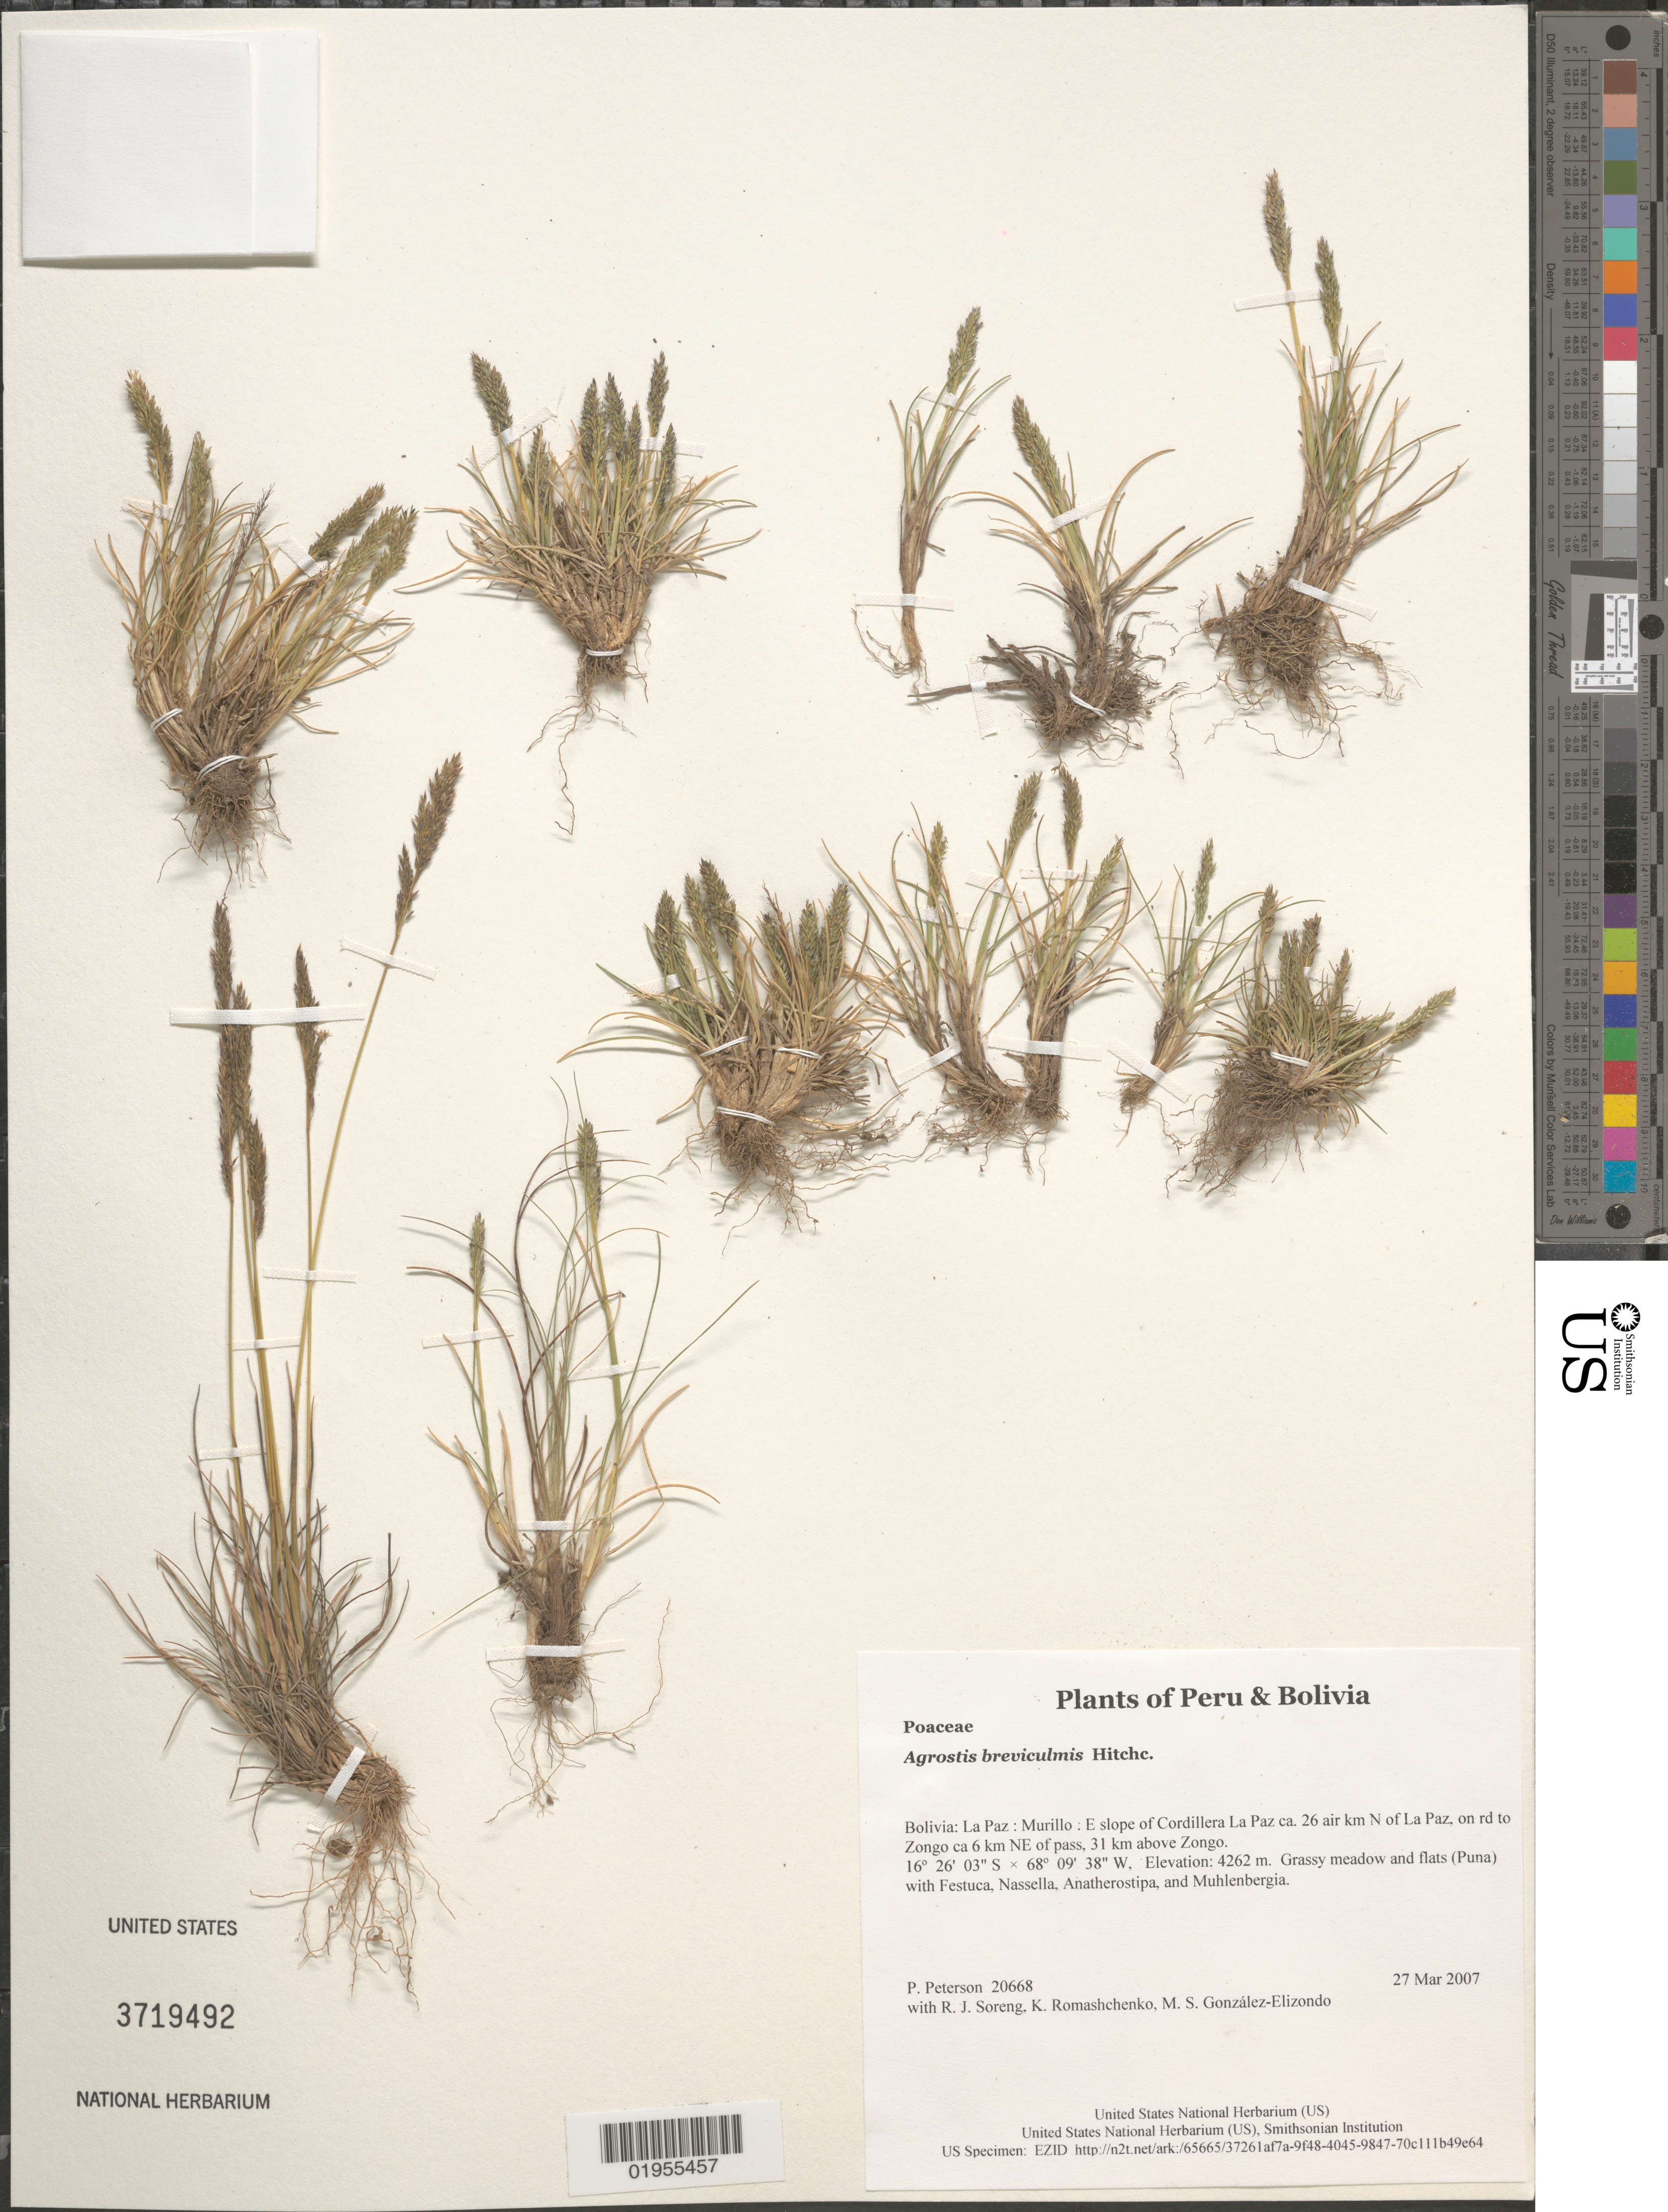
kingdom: Plantae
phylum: Tracheophyta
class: Liliopsida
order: Poales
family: Poaceae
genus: Agrostis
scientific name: Agrostis breviculmis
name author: Hitchc.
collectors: P. M. Peterson, R. J. Soreng, K. Romashchenko & M. S. González-Elizondo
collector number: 20668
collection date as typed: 27 Mar 2007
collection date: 2007-03-27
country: Bolivia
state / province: La Paz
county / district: Murillo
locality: E slope of Cordillera La Paz ca. 26 air km N of La Paz, on rd to Zongo ca 6 km NE of pass, 31 km above Zongo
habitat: Grassy meadow and flats (Puna) with Festuca, Nassella, Anatherostipa, and Muhlenbergia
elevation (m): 4262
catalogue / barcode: US 3719492